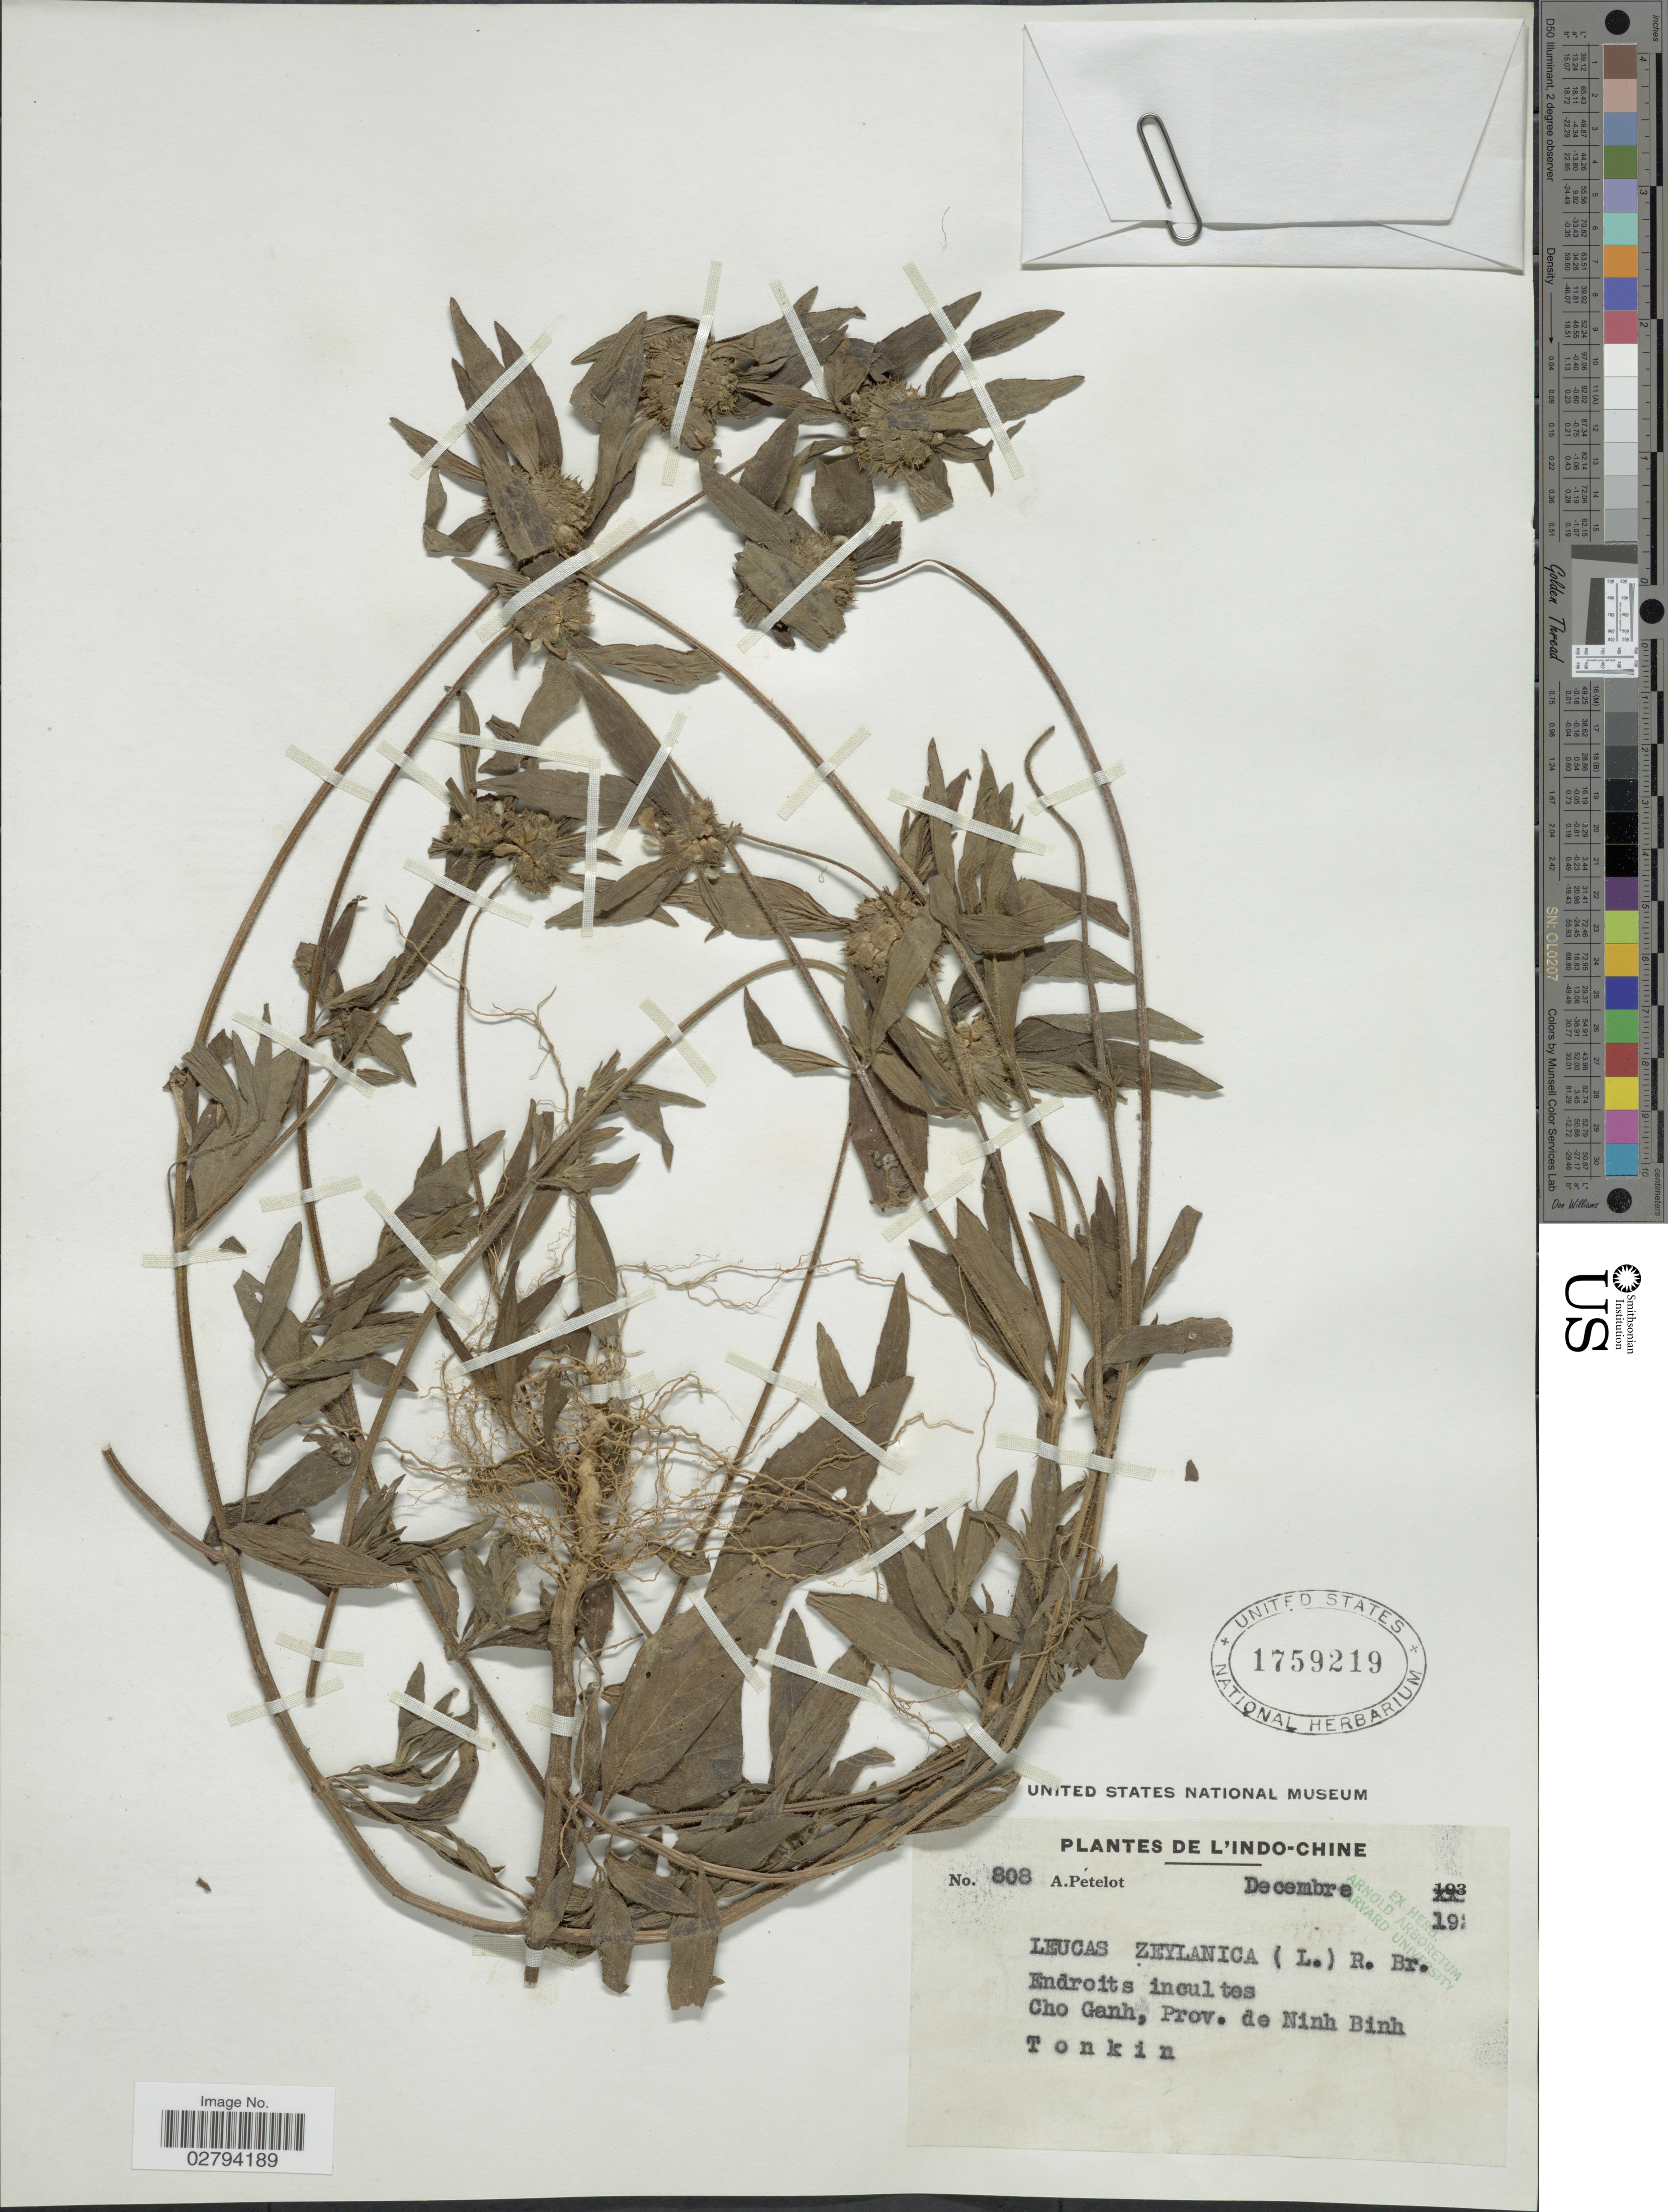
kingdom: Plantae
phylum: Tracheophyta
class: Magnoliopsida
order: Lamiales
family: Lamiaceae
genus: Leucas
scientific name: Leucas zeylanica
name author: (L.) W.T. Aiton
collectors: A. Petelot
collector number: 808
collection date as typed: Decembre 19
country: Vietnam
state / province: Ninh Binh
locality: Tonkin. Ho Ganh, Prov. de Ninh Binh. Indo-Chine.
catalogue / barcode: US 1759219